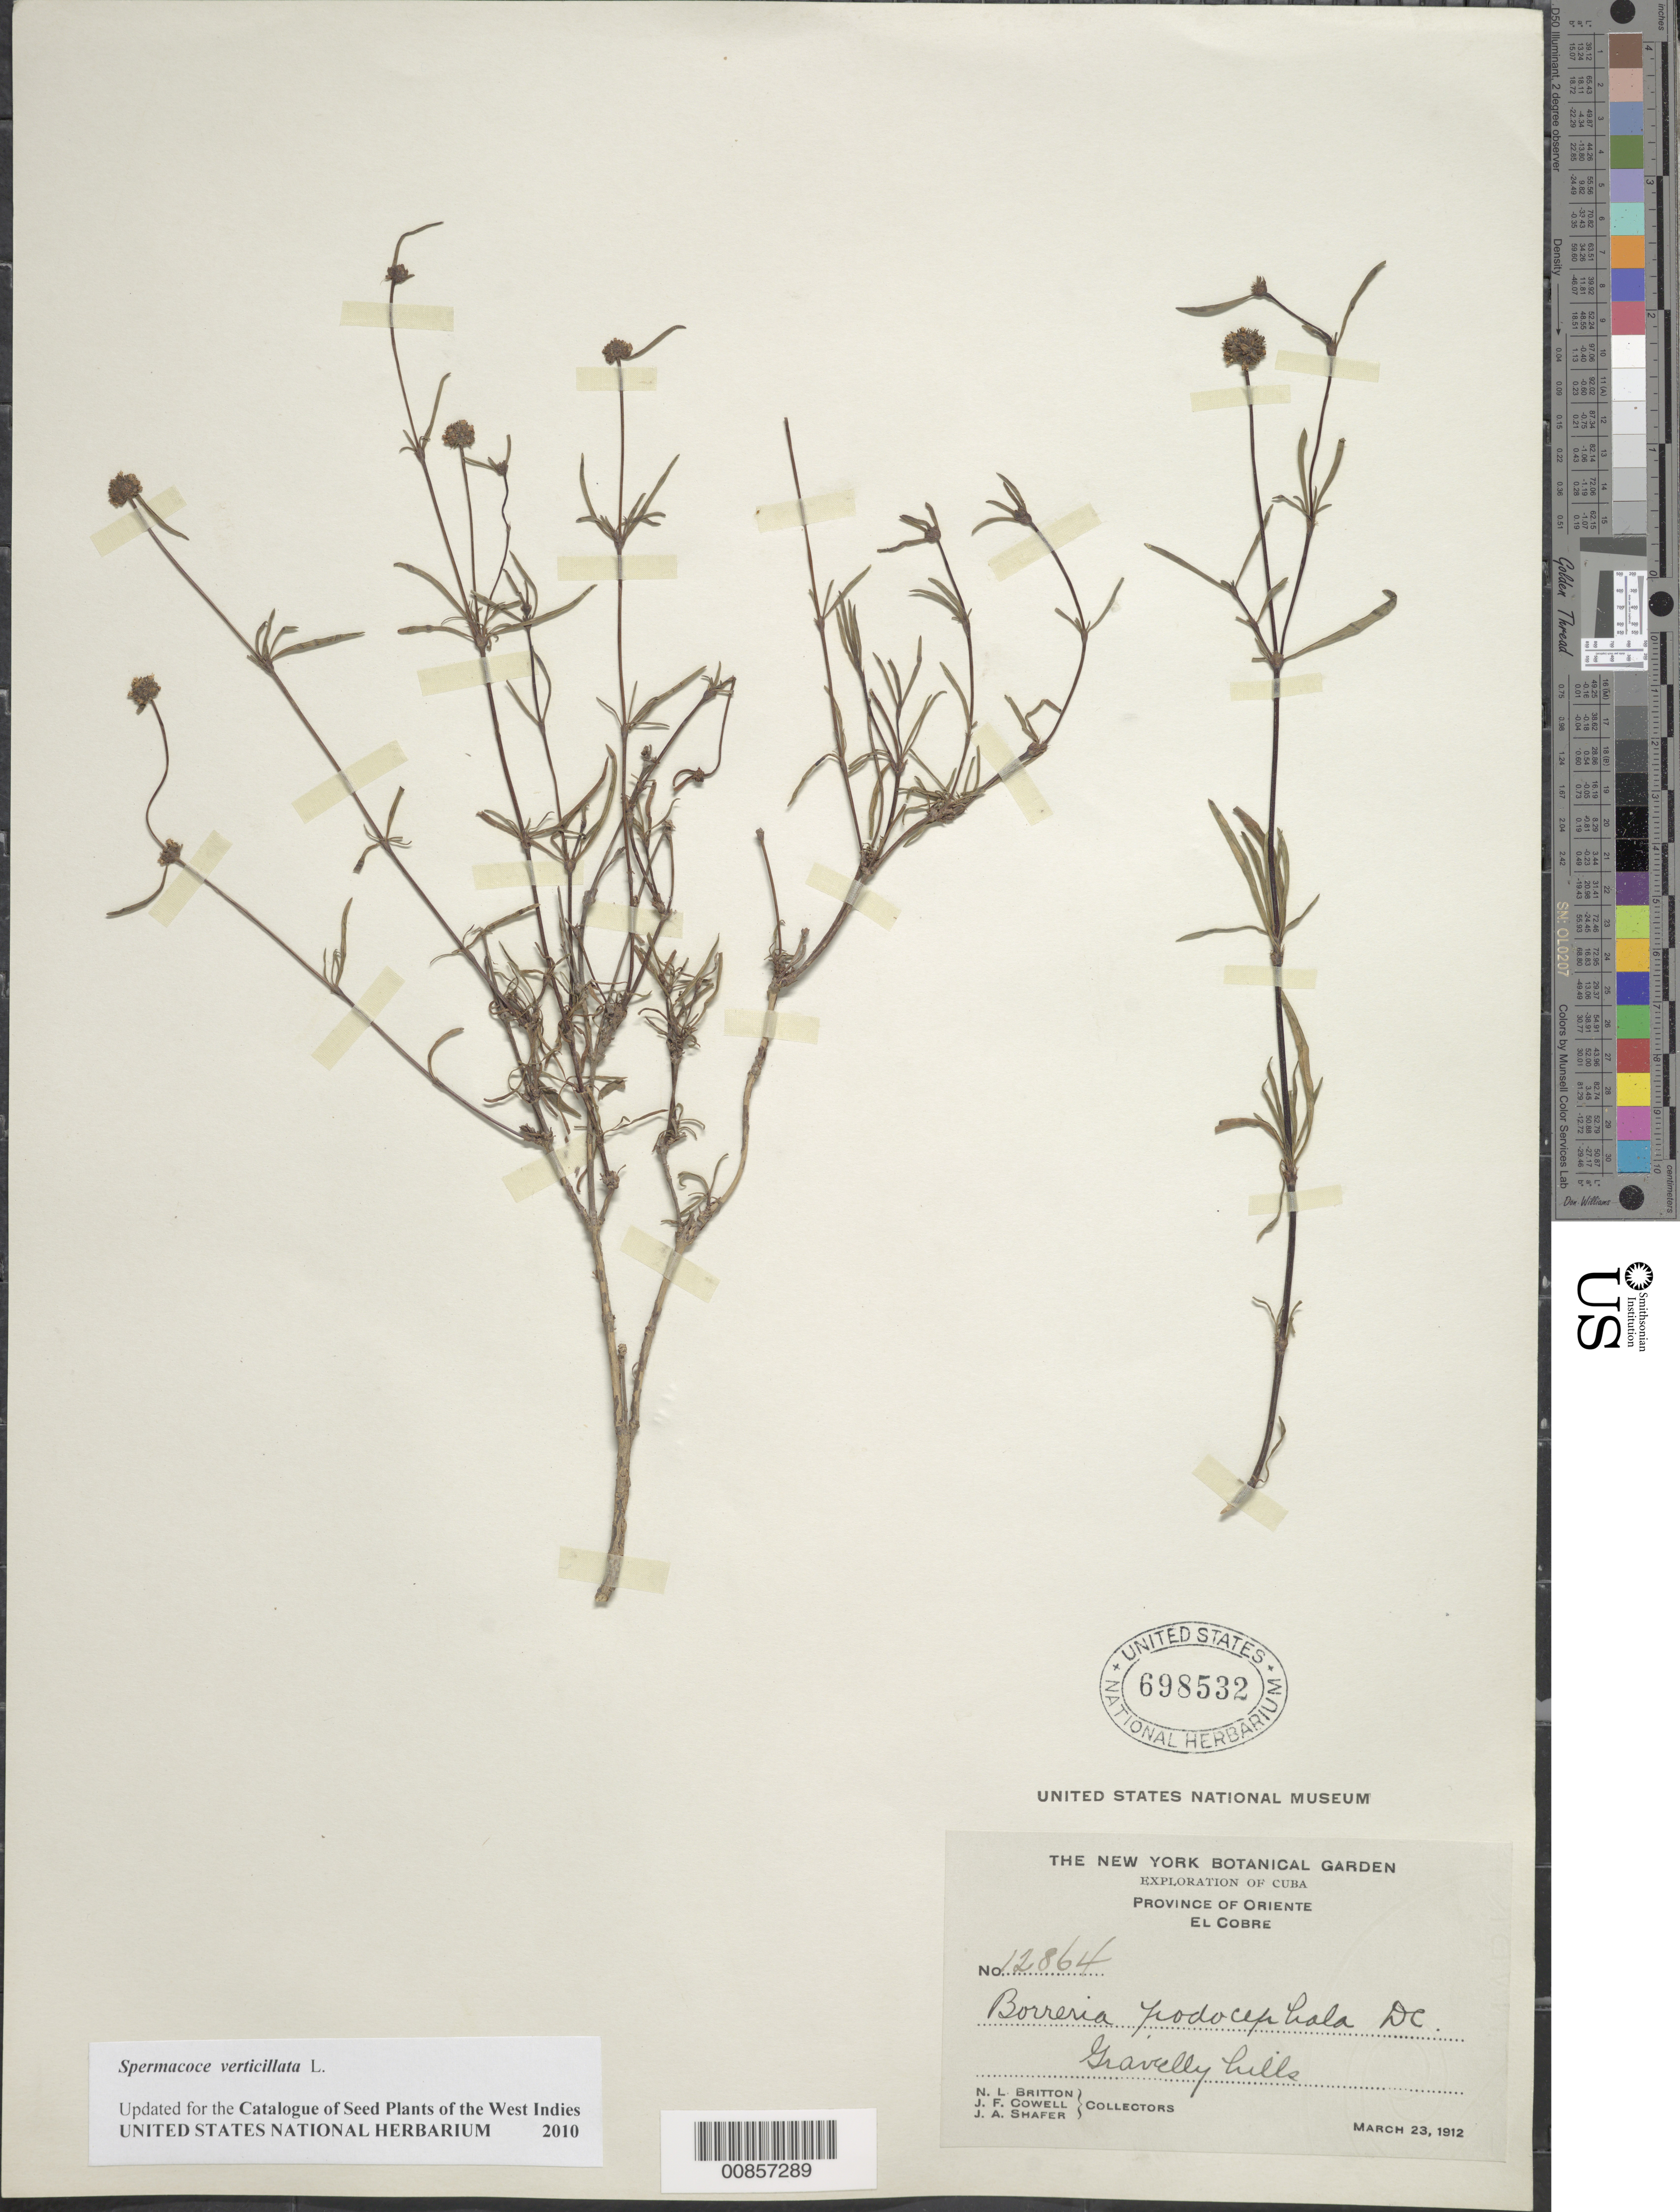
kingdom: Plantae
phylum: Tracheophyta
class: Magnoliopsida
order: Gentianales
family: Rubiaceae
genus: Spermacoce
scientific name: Spermacoce verticillata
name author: L.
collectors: N. Britton, J. F. Cowell & J. A. Shafer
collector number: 12864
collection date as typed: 23 Mar 1912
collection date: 1912-03-23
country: Cuba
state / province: Oriente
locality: El Cobre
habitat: Gravelly hills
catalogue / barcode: US 698532